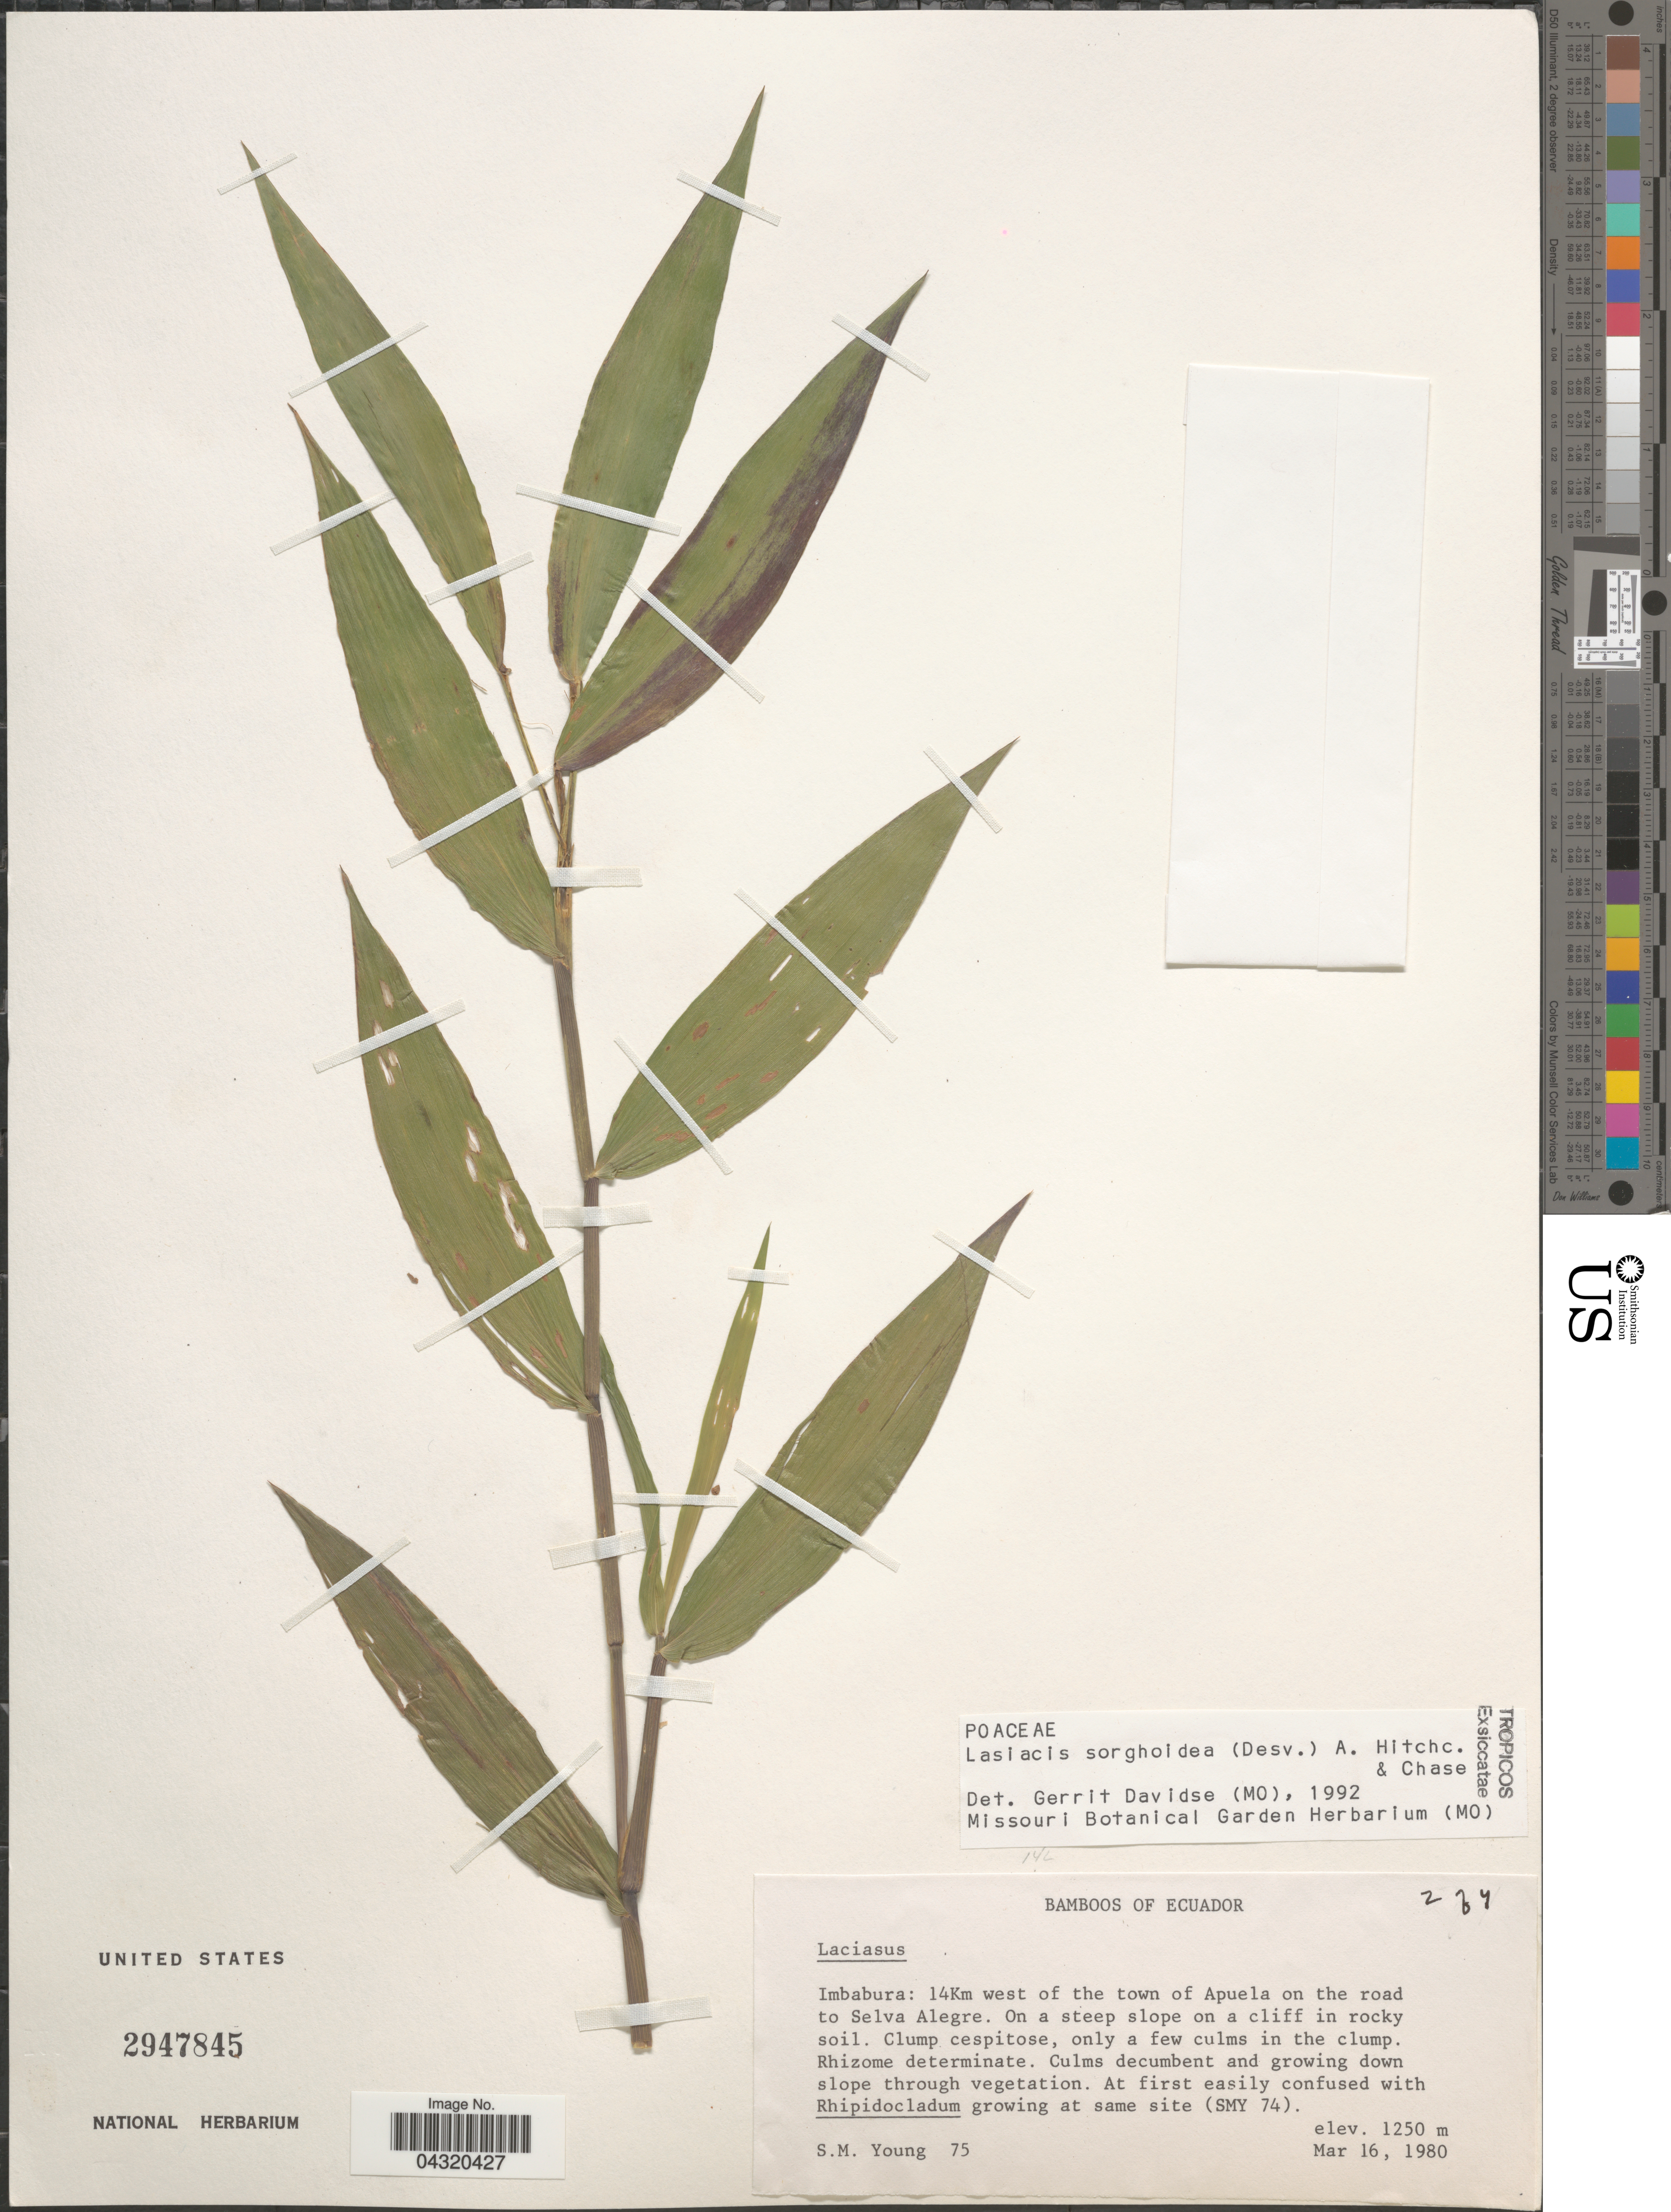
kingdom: Plantae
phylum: Tracheophyta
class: Liliopsida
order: Poales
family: Poaceae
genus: Lasiacis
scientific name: Lasiacis sorghoidea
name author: (Desv. ex Ham.) Hitchc. & Chase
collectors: S. Young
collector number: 75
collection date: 1980-03-16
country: Ecuador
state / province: Imbabura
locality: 14Km west of the town of Apuela on the road to Selva Alegre. On a steep slope on a cliff in rocky soil.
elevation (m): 1250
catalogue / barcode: US 2947845